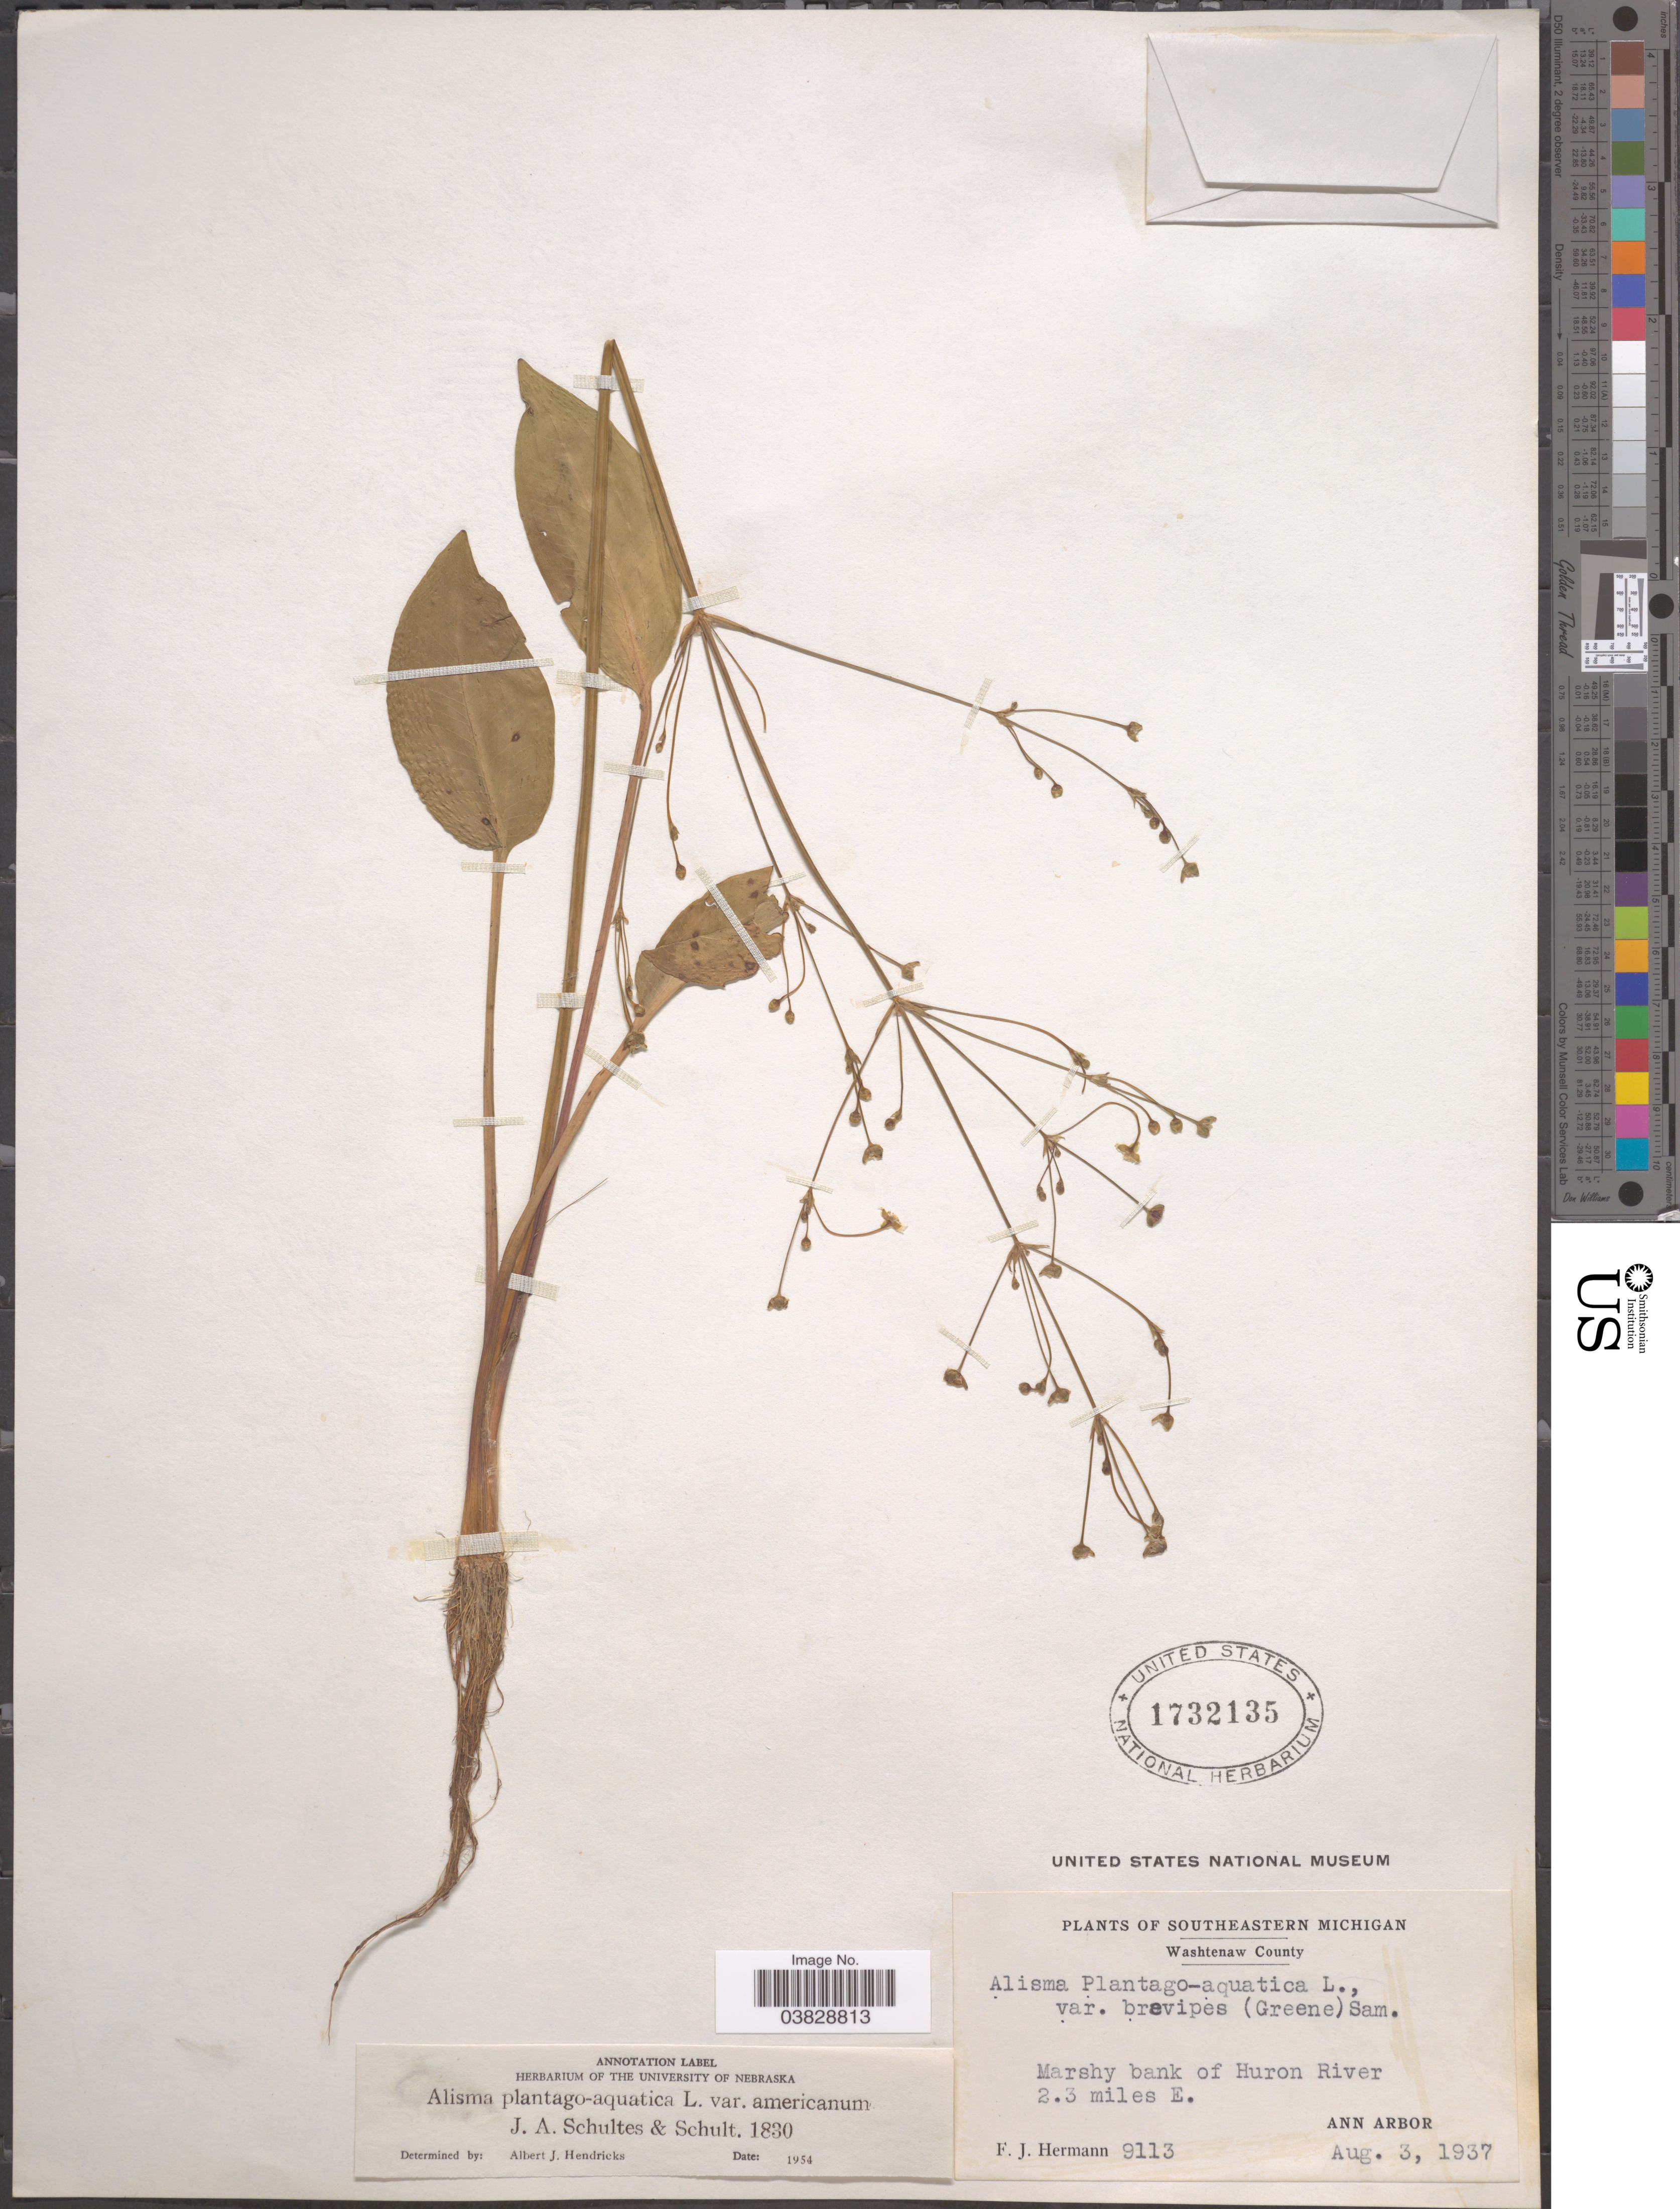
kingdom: Plantae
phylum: Tracheophyta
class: Liliopsida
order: Alismatales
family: Alismataceae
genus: Alisma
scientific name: Alisma plantago-aquatica var. americanum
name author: L.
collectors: F. J. Hermann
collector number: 9113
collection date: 1937-08-03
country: United States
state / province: Michigan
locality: Southeastern Michigan. Washtenaw County. Marshy bank of Huron River 2.3 miles E. Ann Arbor.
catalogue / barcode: US 1732135